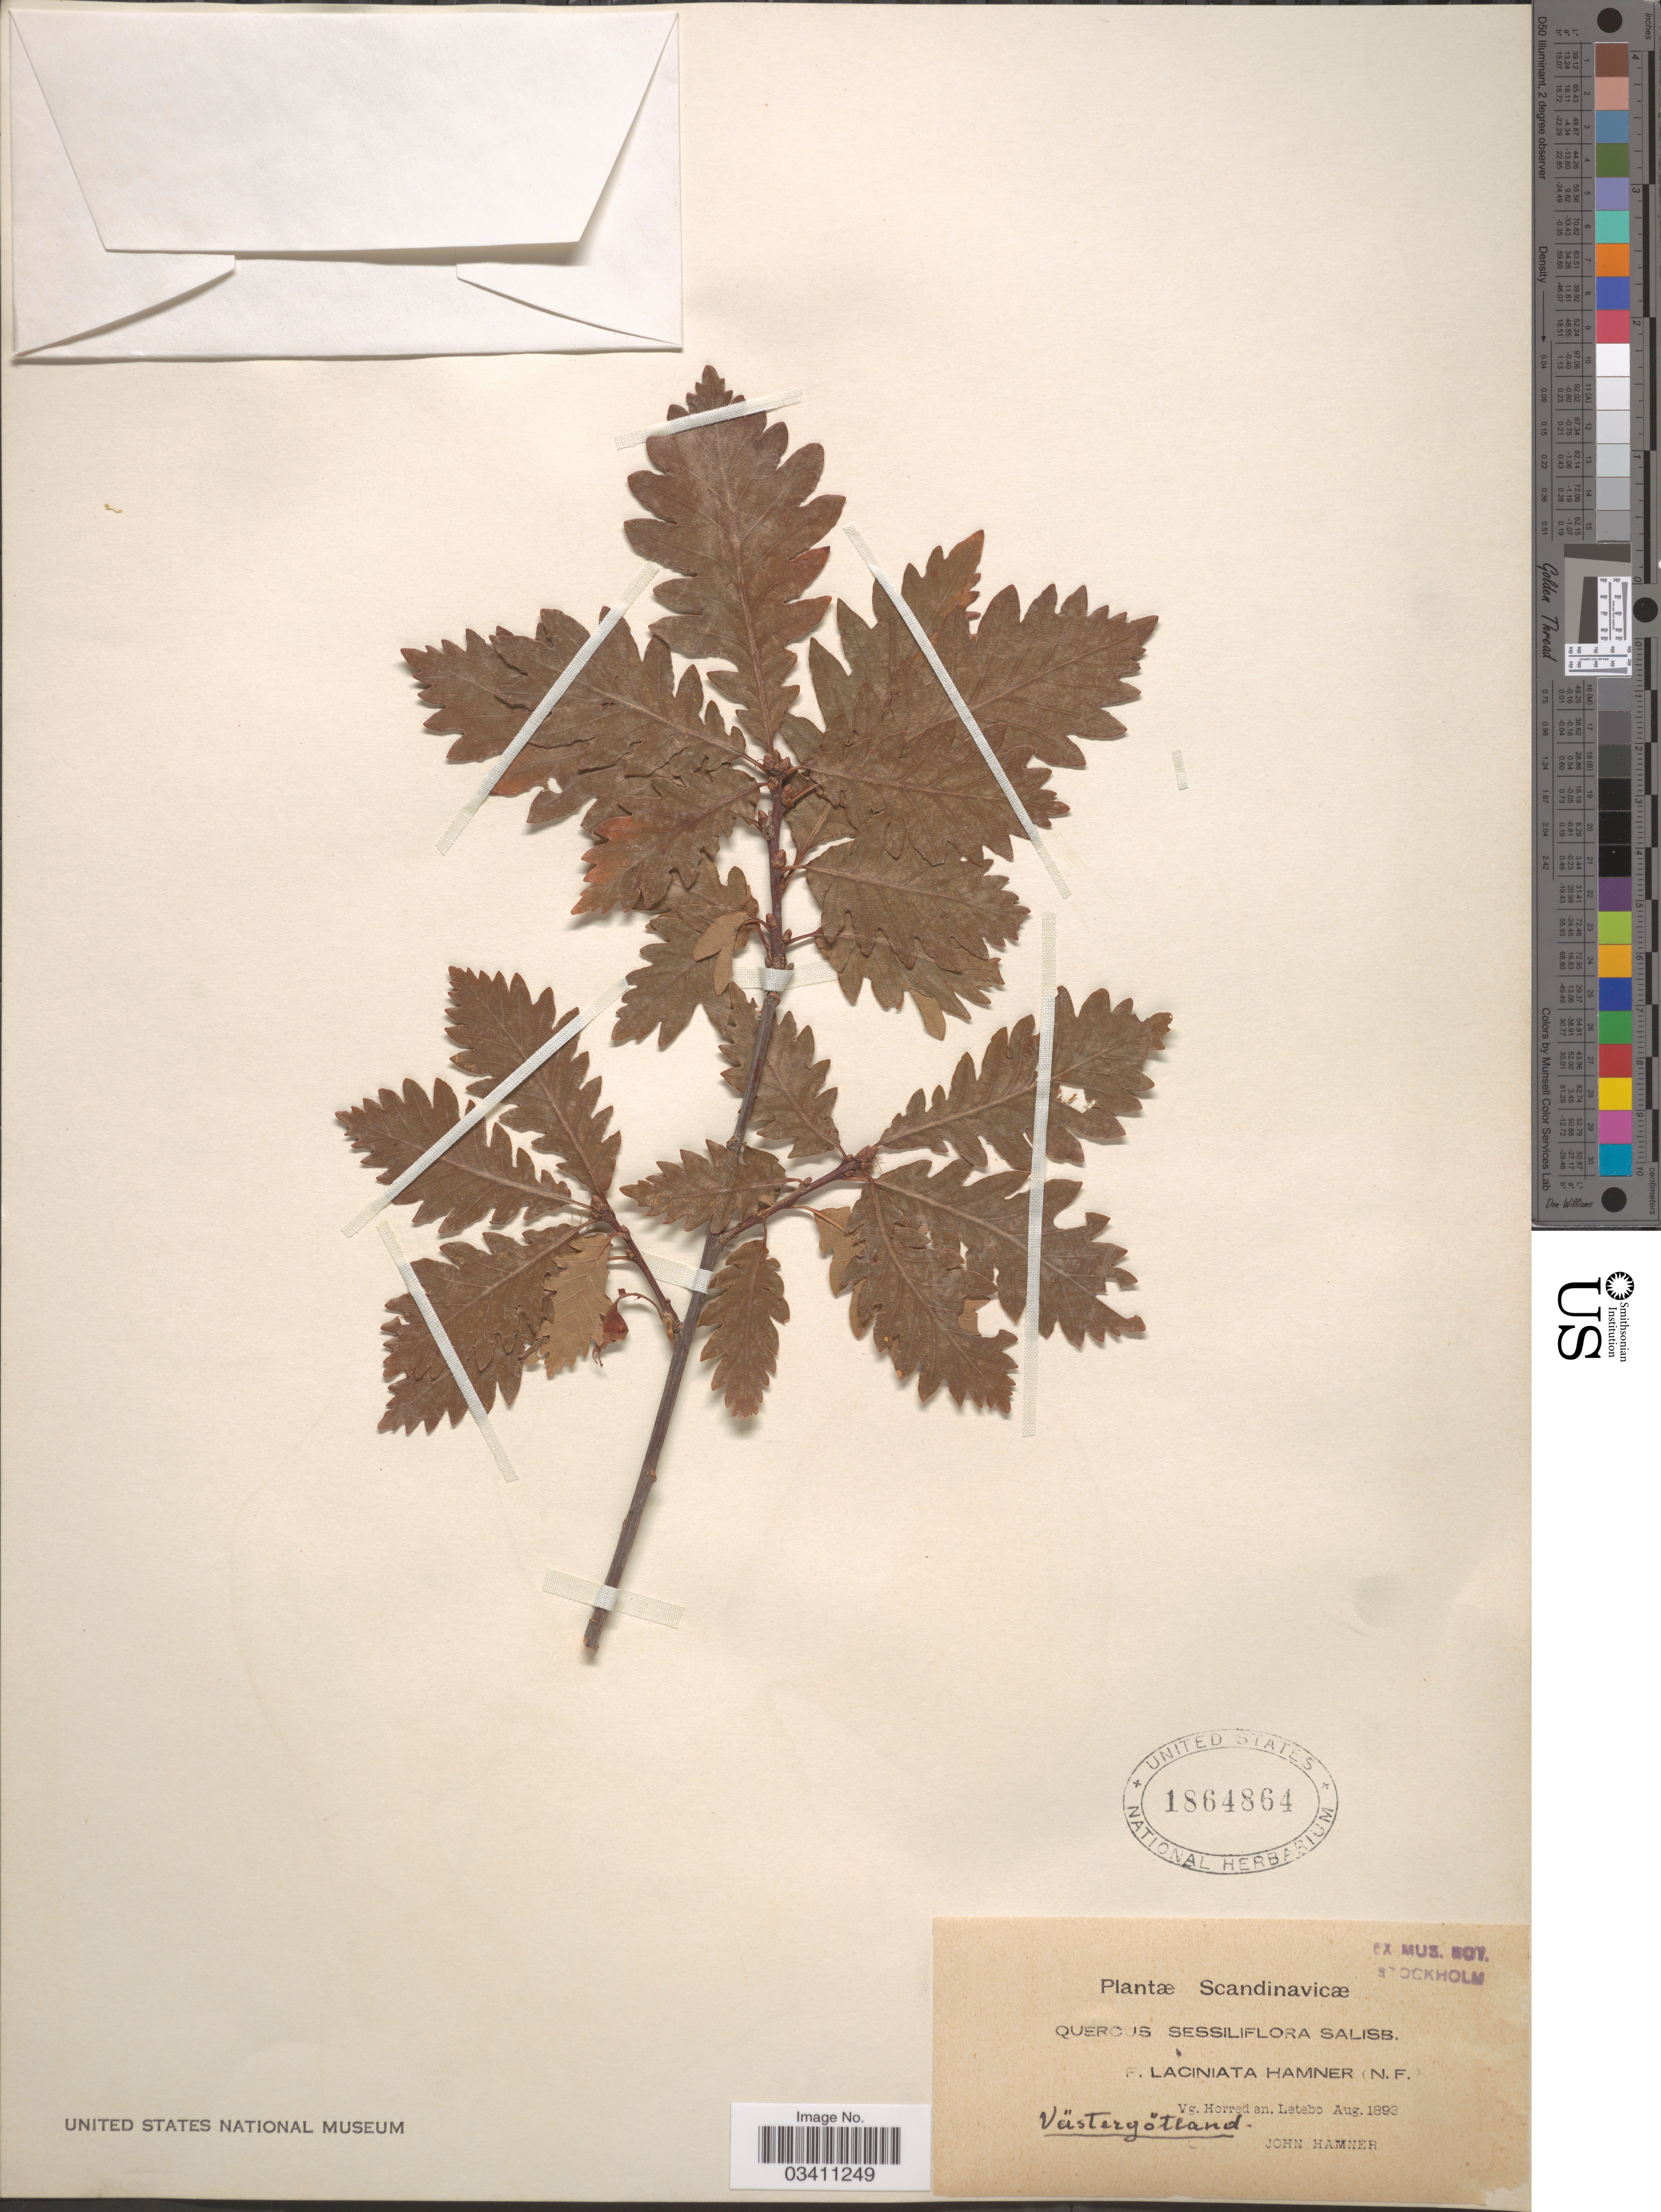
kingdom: Plantae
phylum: Tracheophyta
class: Magnoliopsida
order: Fagales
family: Fagaceae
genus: Quercus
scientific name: Quercus sessiliflora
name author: Salisb.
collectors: J. Hamner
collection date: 1893-08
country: Sweden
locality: Scandinavicæ. Västergötland. Vg. Horred sn. Letebo [unsure placement]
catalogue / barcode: US 1864864